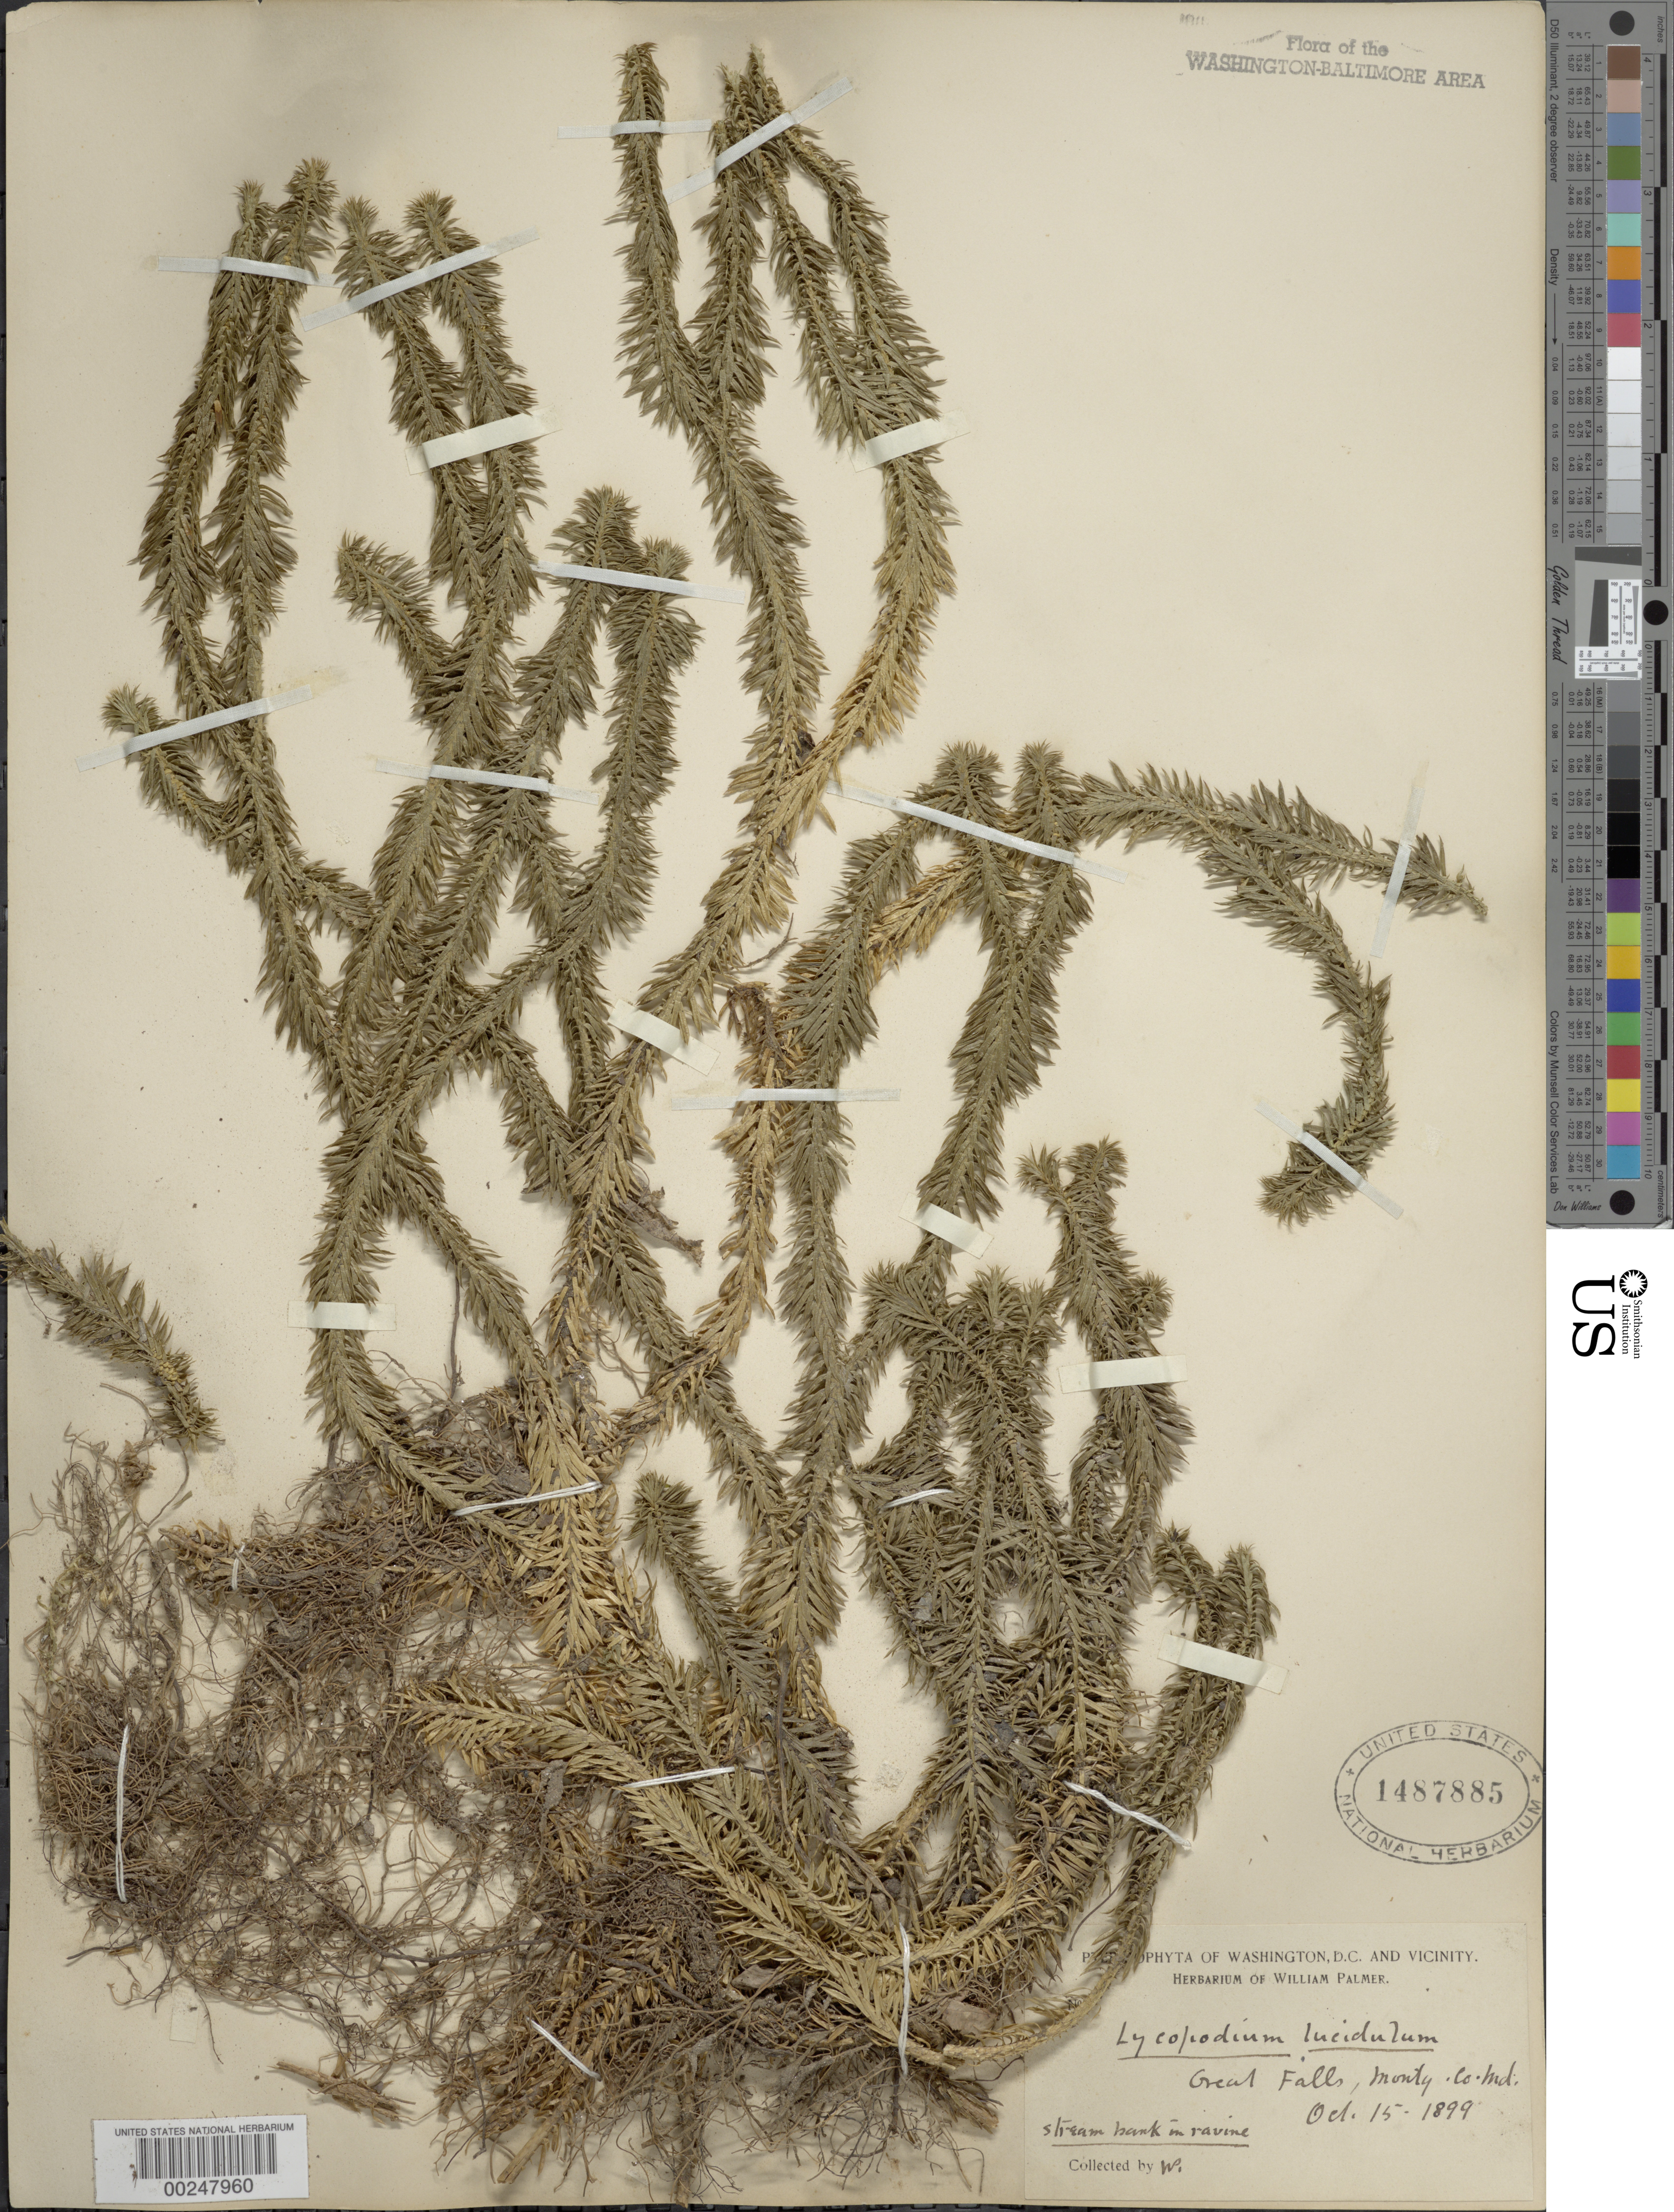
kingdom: Plantae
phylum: Tracheophyta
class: Lycopodiopsida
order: Lycopodiales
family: Lycopodiaceae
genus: Huperzia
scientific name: Huperzia lucidula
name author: (Michx.) Trevis.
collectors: W. Palmer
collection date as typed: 15 Oct 1899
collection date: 1899-10-15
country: United States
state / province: Maryland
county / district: Montgomery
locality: Great Falls C. & O. Canal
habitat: Stream bank in ravine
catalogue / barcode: US 1487885